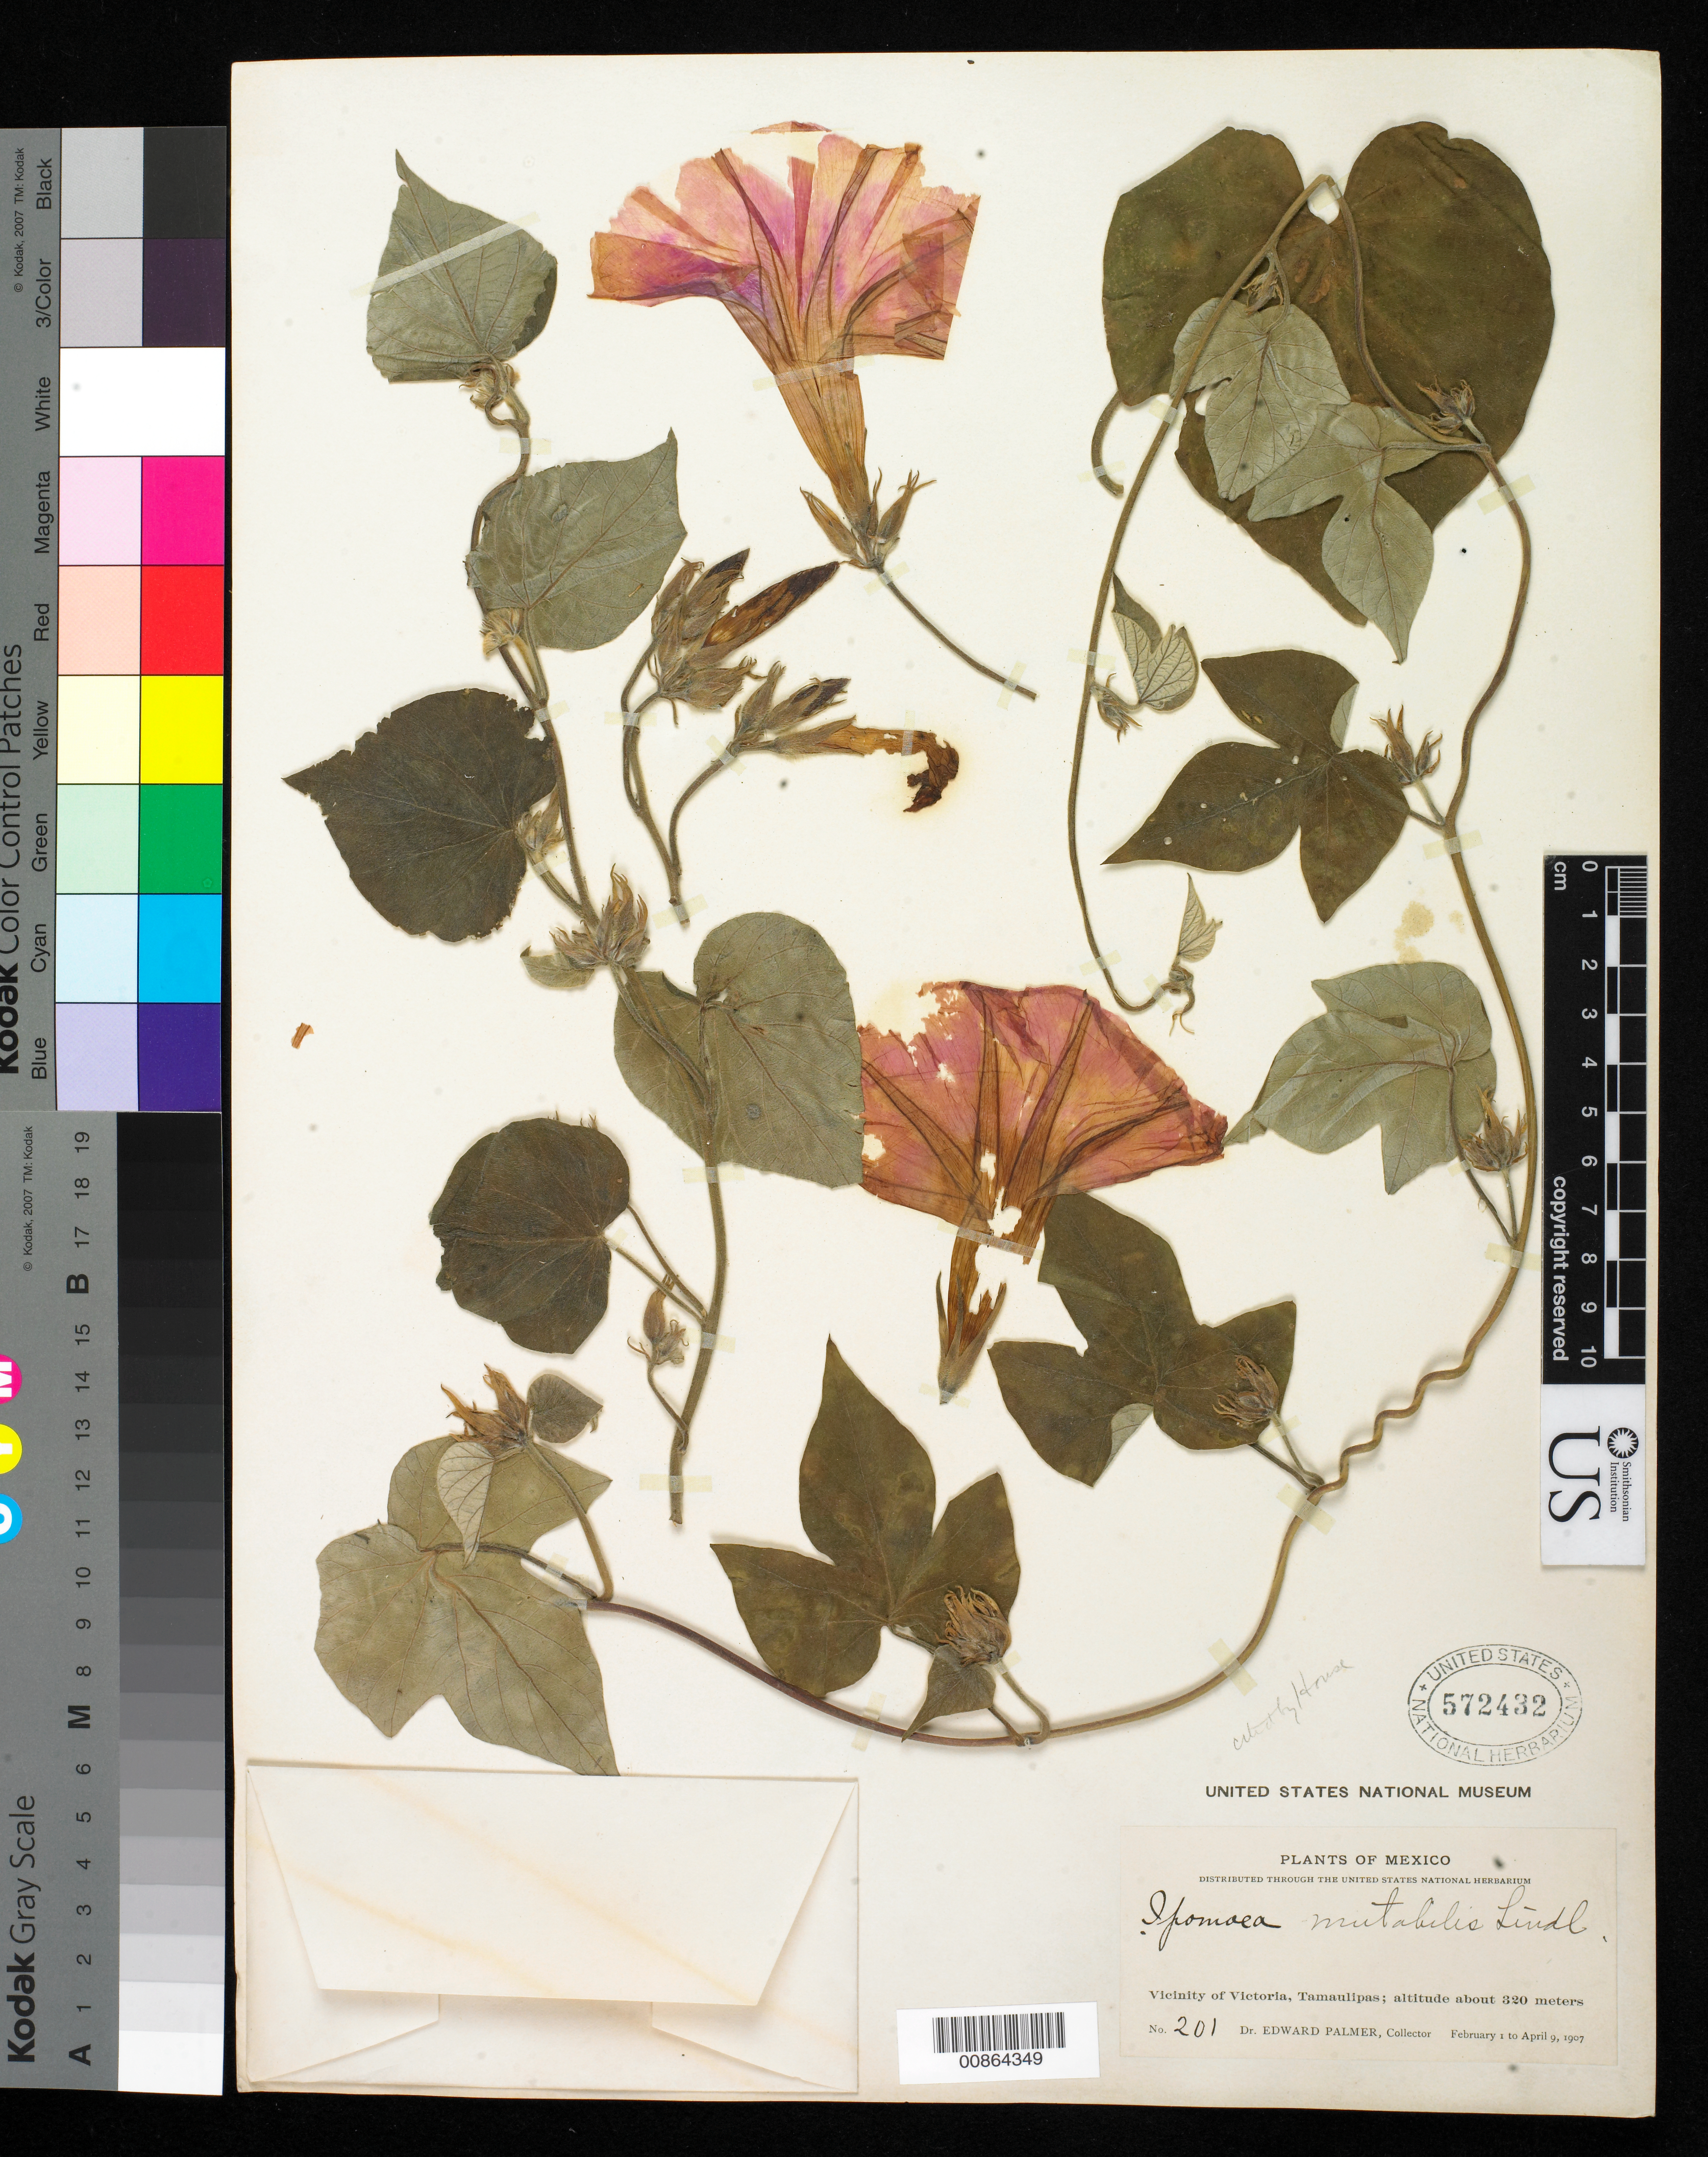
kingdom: Plantae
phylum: Tracheophyta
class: Magnoliopsida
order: Solanales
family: Convolvulaceae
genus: Ipomoea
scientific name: Ipomoea indica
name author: (Burm.) Merr.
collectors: E. Palmer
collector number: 201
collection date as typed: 01 Feb 1907 to 09 Apr 1907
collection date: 1907-02-01/1907-04-09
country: Mexico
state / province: Tamaulipas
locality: Vicinity of Victoria.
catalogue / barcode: US 572432